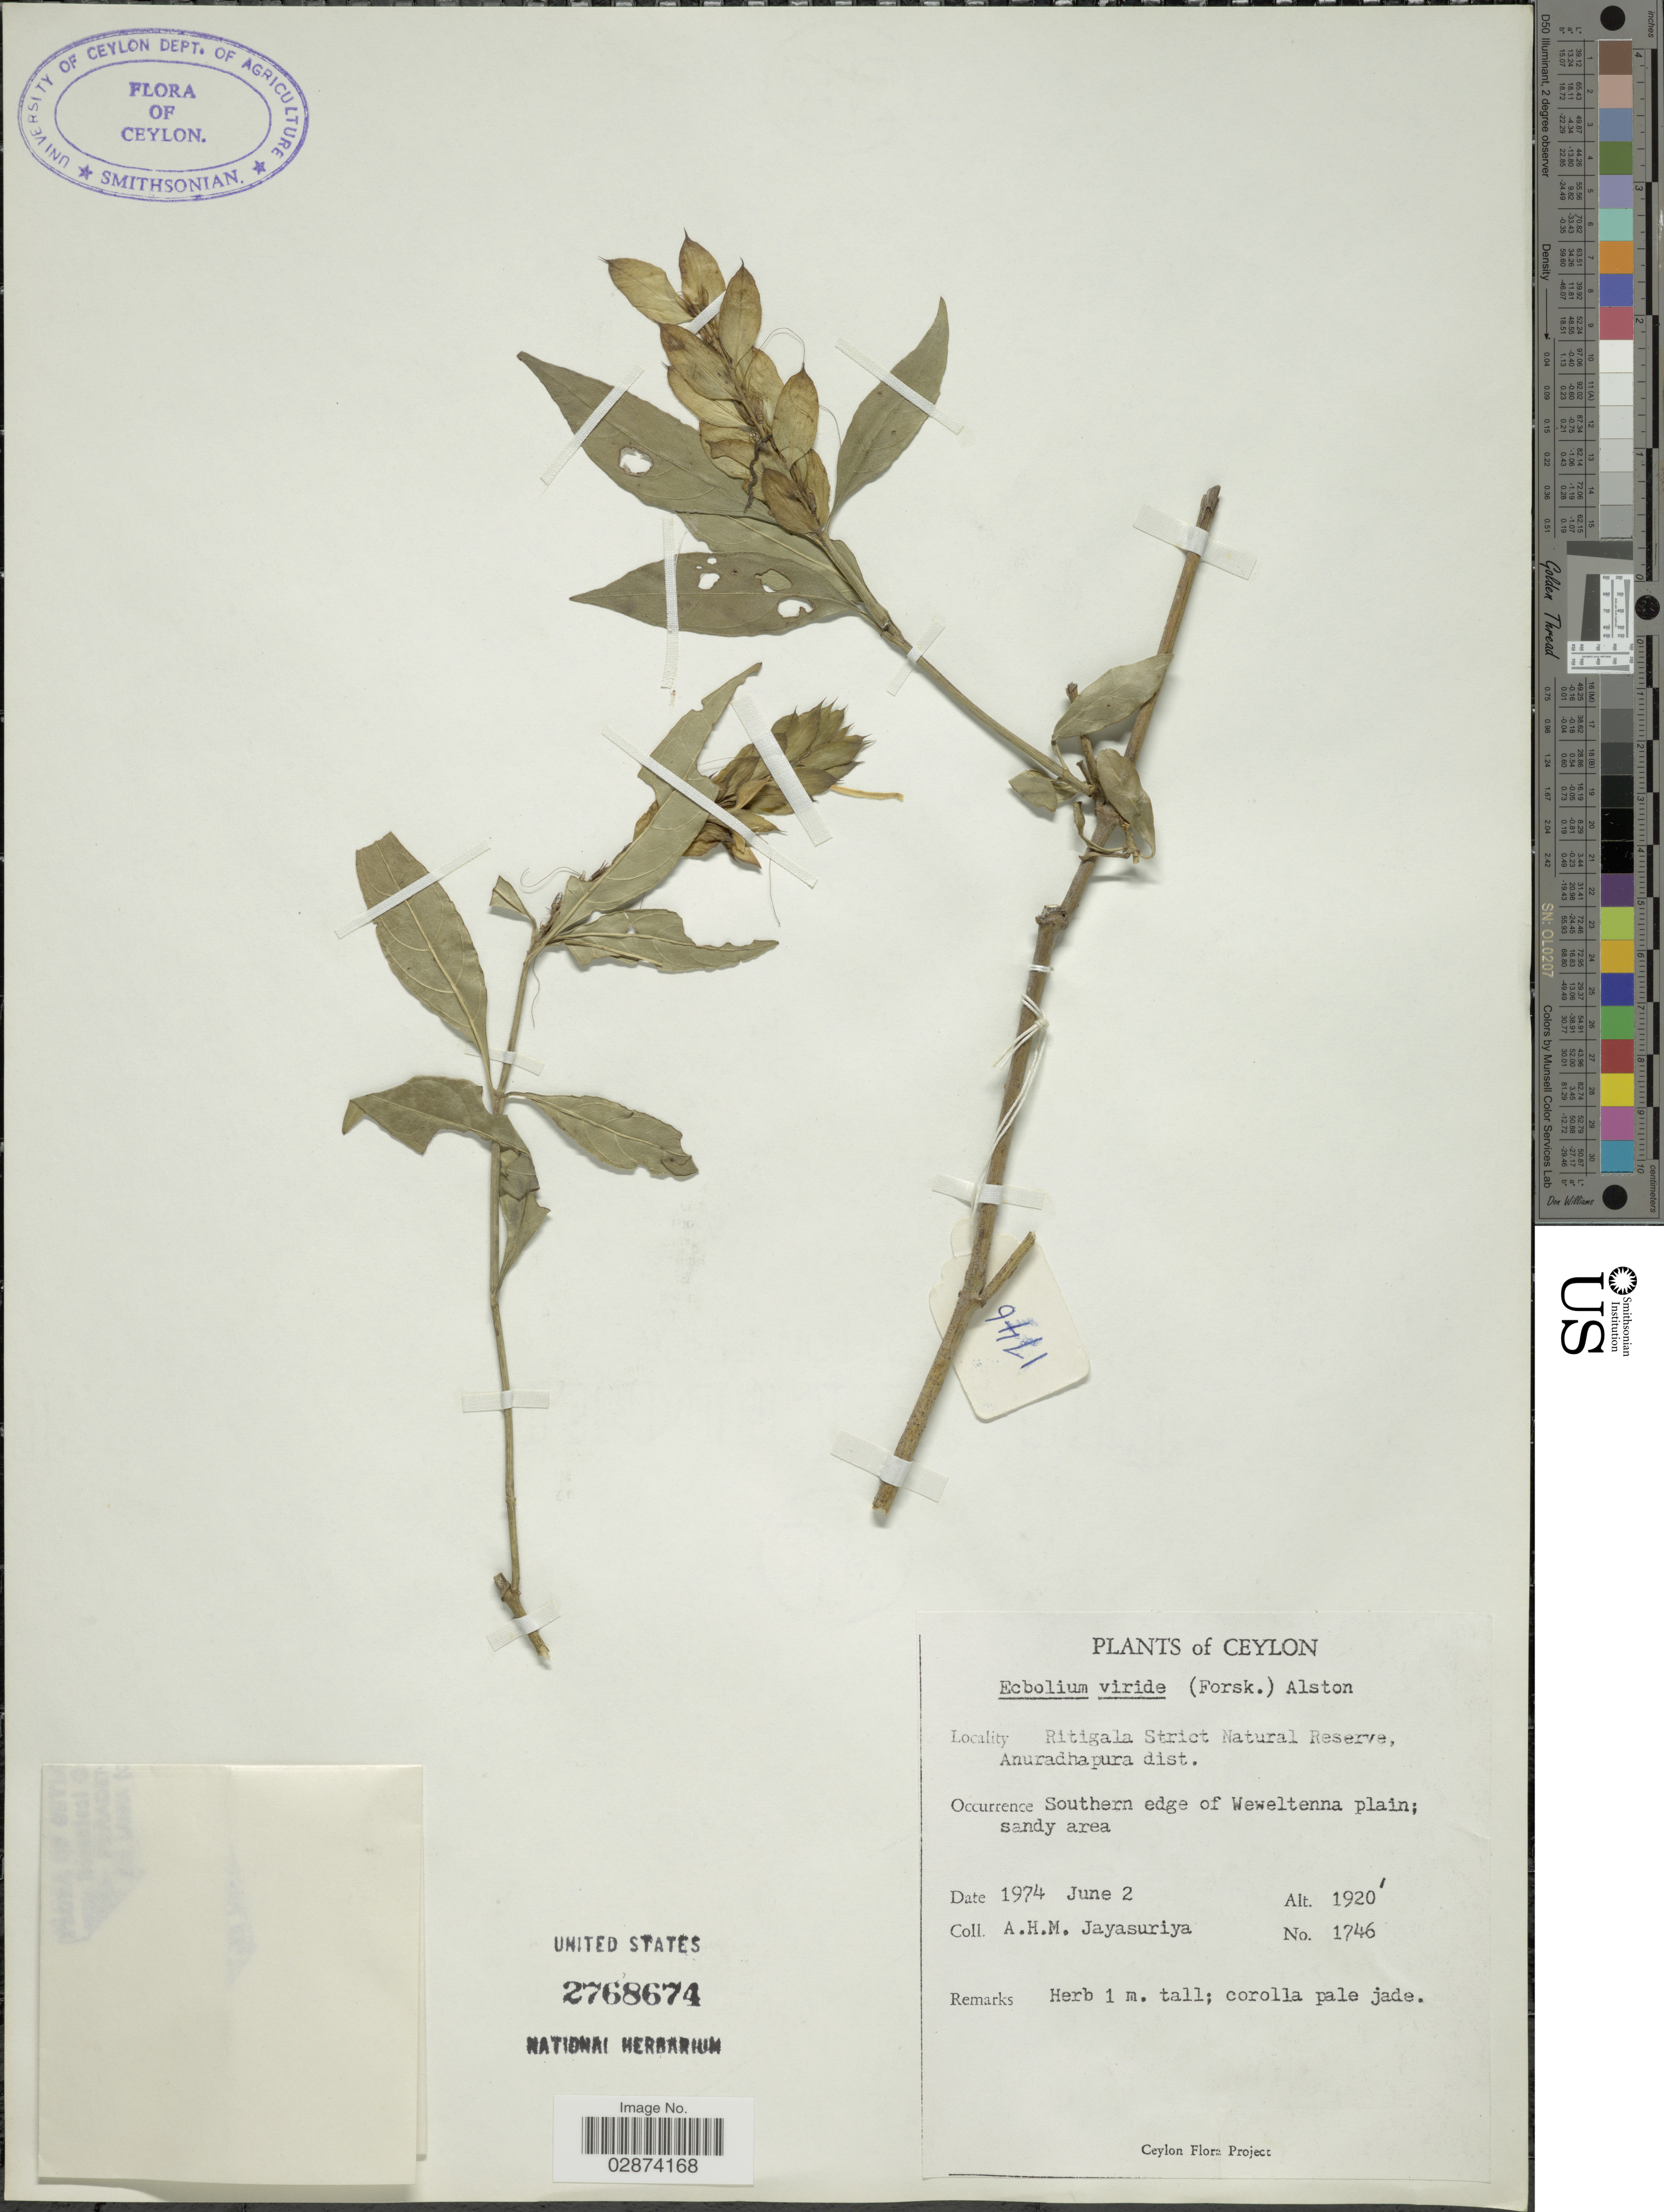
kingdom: Plantae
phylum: Tracheophyta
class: Magnoliopsida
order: Lamiales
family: Acanthaceae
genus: Ecbolium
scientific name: Ecbolium ligustrinum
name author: (Vahl) Vollesen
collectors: A. H. Jayasuriya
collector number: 1746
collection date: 1974-06-02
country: Sri Lanka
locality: Ceylon. Ritigala Strict Natural Reserve. Anuradhapura dist. Southern edge of Weweltenna plain; sandy area.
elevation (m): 585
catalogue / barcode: US 2768674